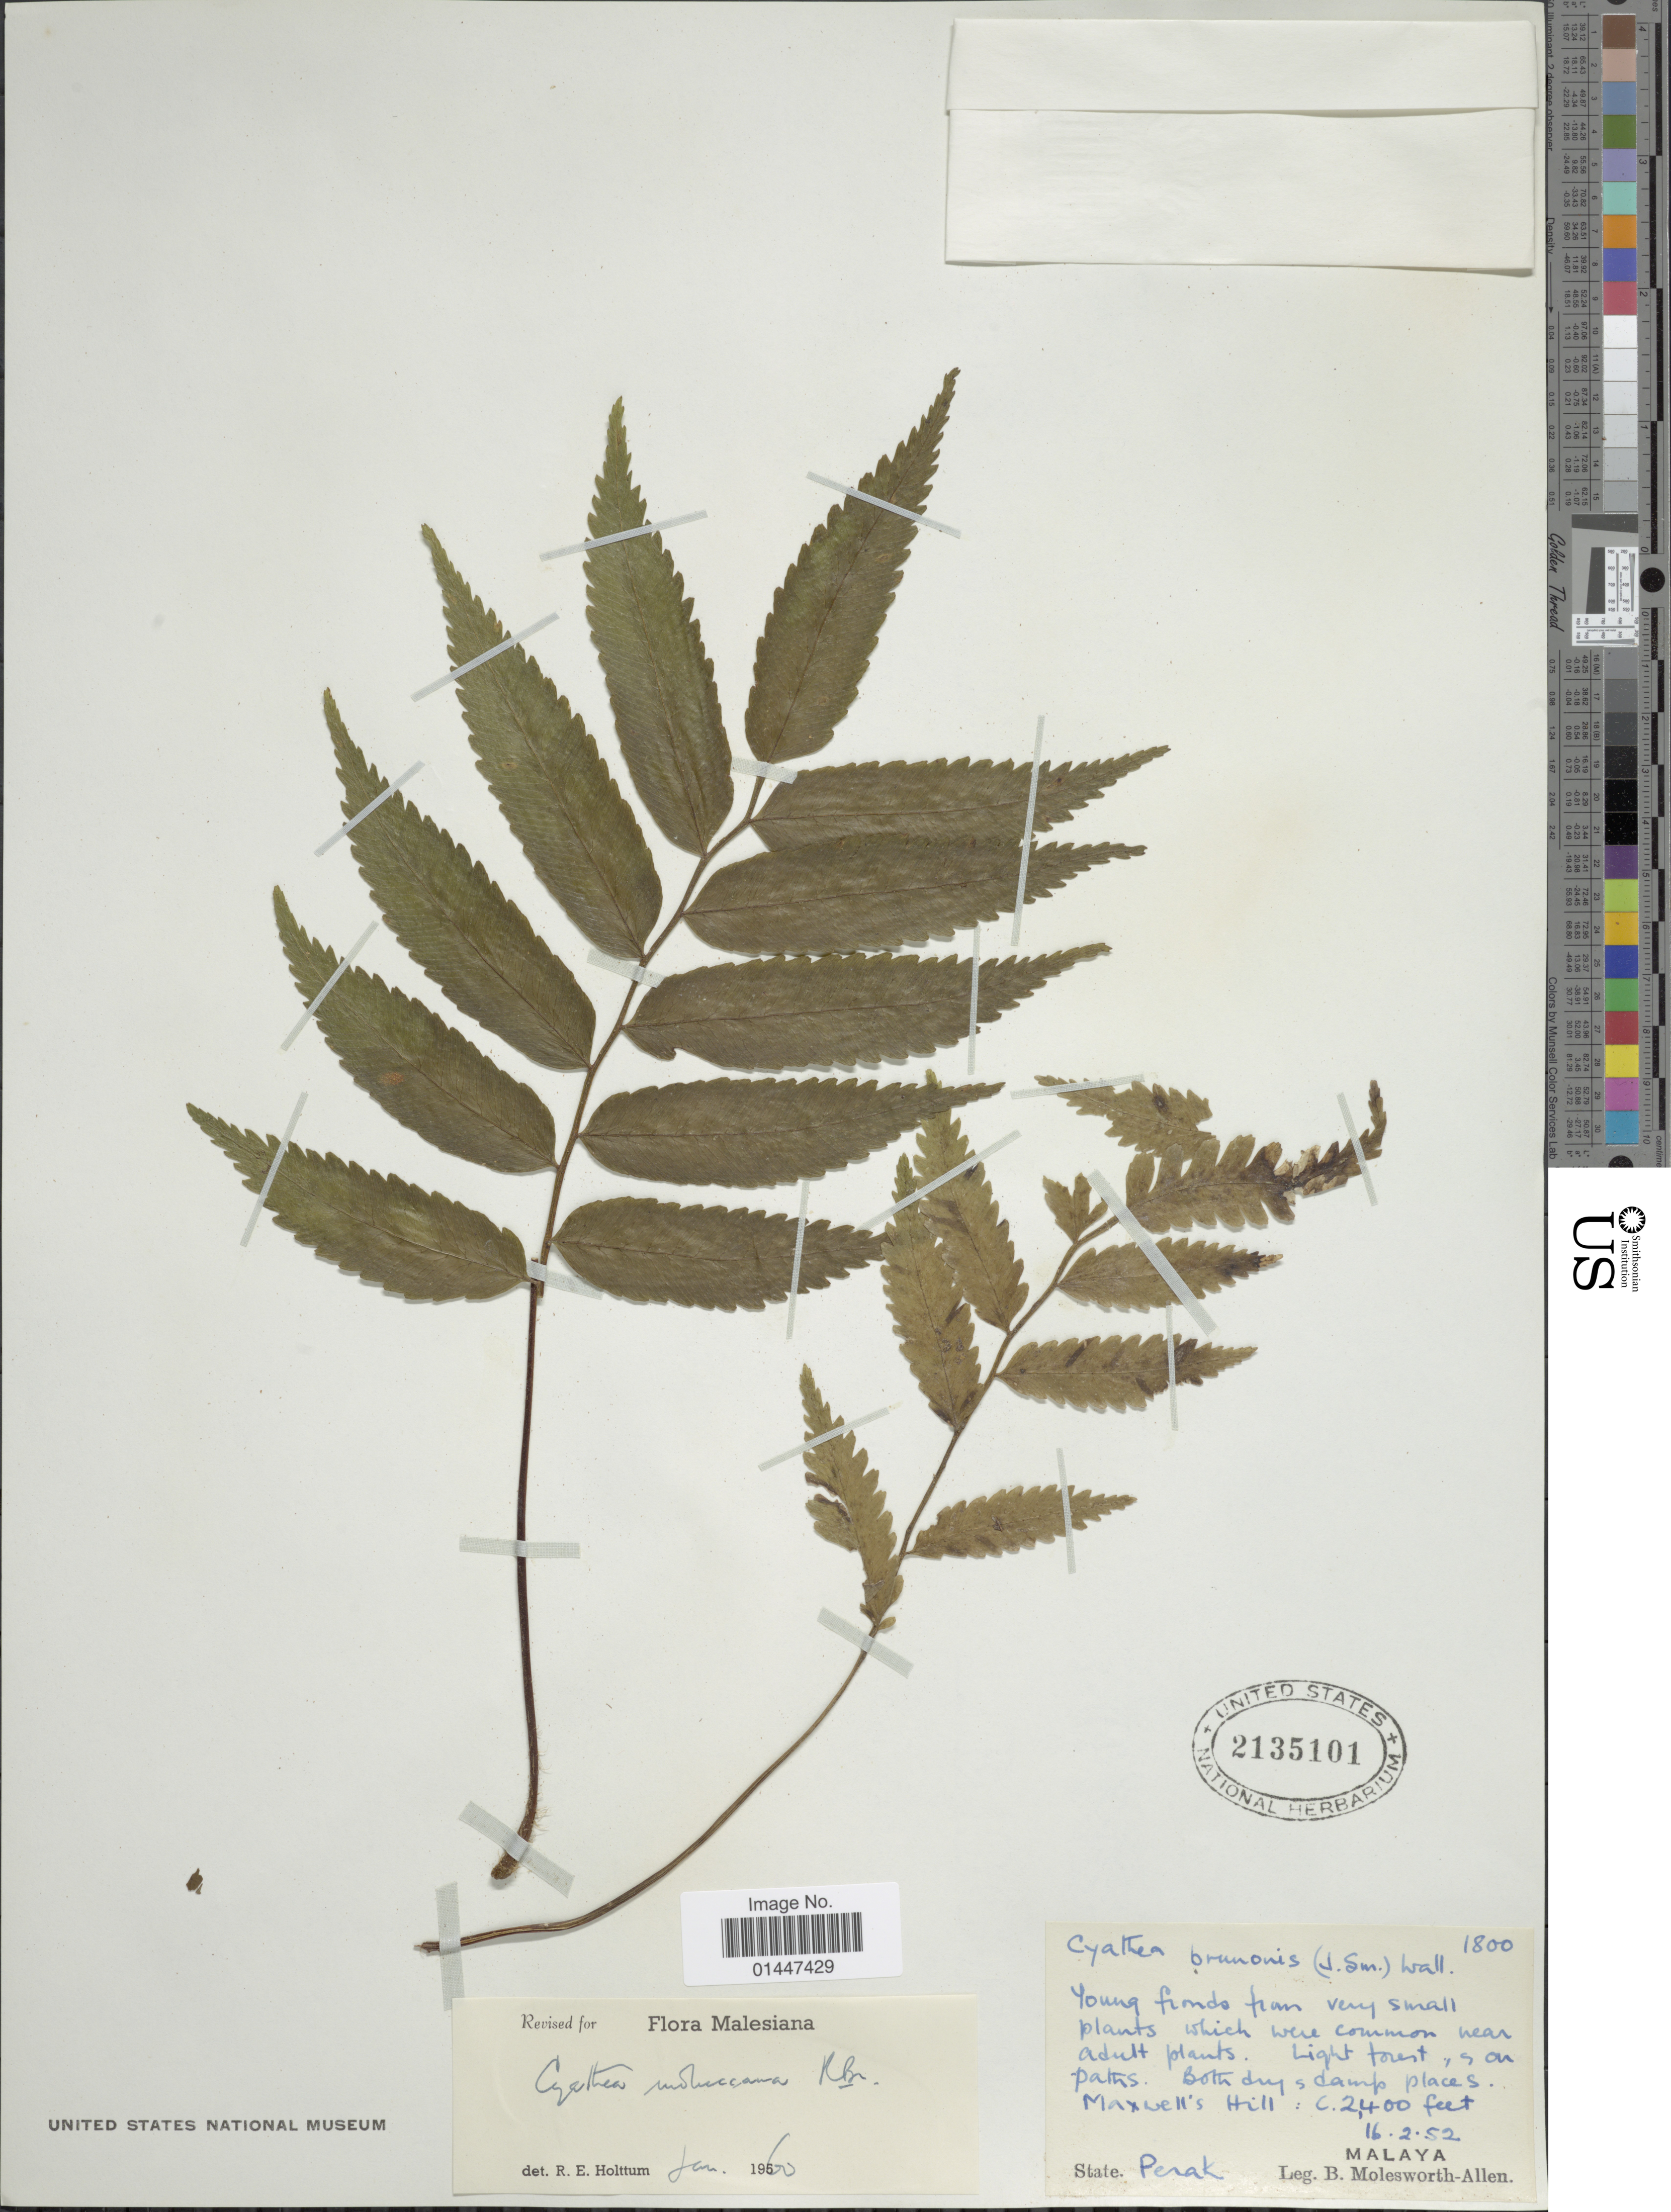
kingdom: Plantae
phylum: Tracheophyta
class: Polypodiopsida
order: Cyatheales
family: Cyatheaceae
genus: Sphaeropteris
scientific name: Sphaeropteris moluccana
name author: (Desv.) R.M. Tryon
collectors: B. E. G. Molesworth-Allen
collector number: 1800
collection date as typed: Transcribed d/m/y: 16/2/52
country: Malaysia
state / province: Perak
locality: Malaya. Maxwell's Hill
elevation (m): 732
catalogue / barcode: US 2135101